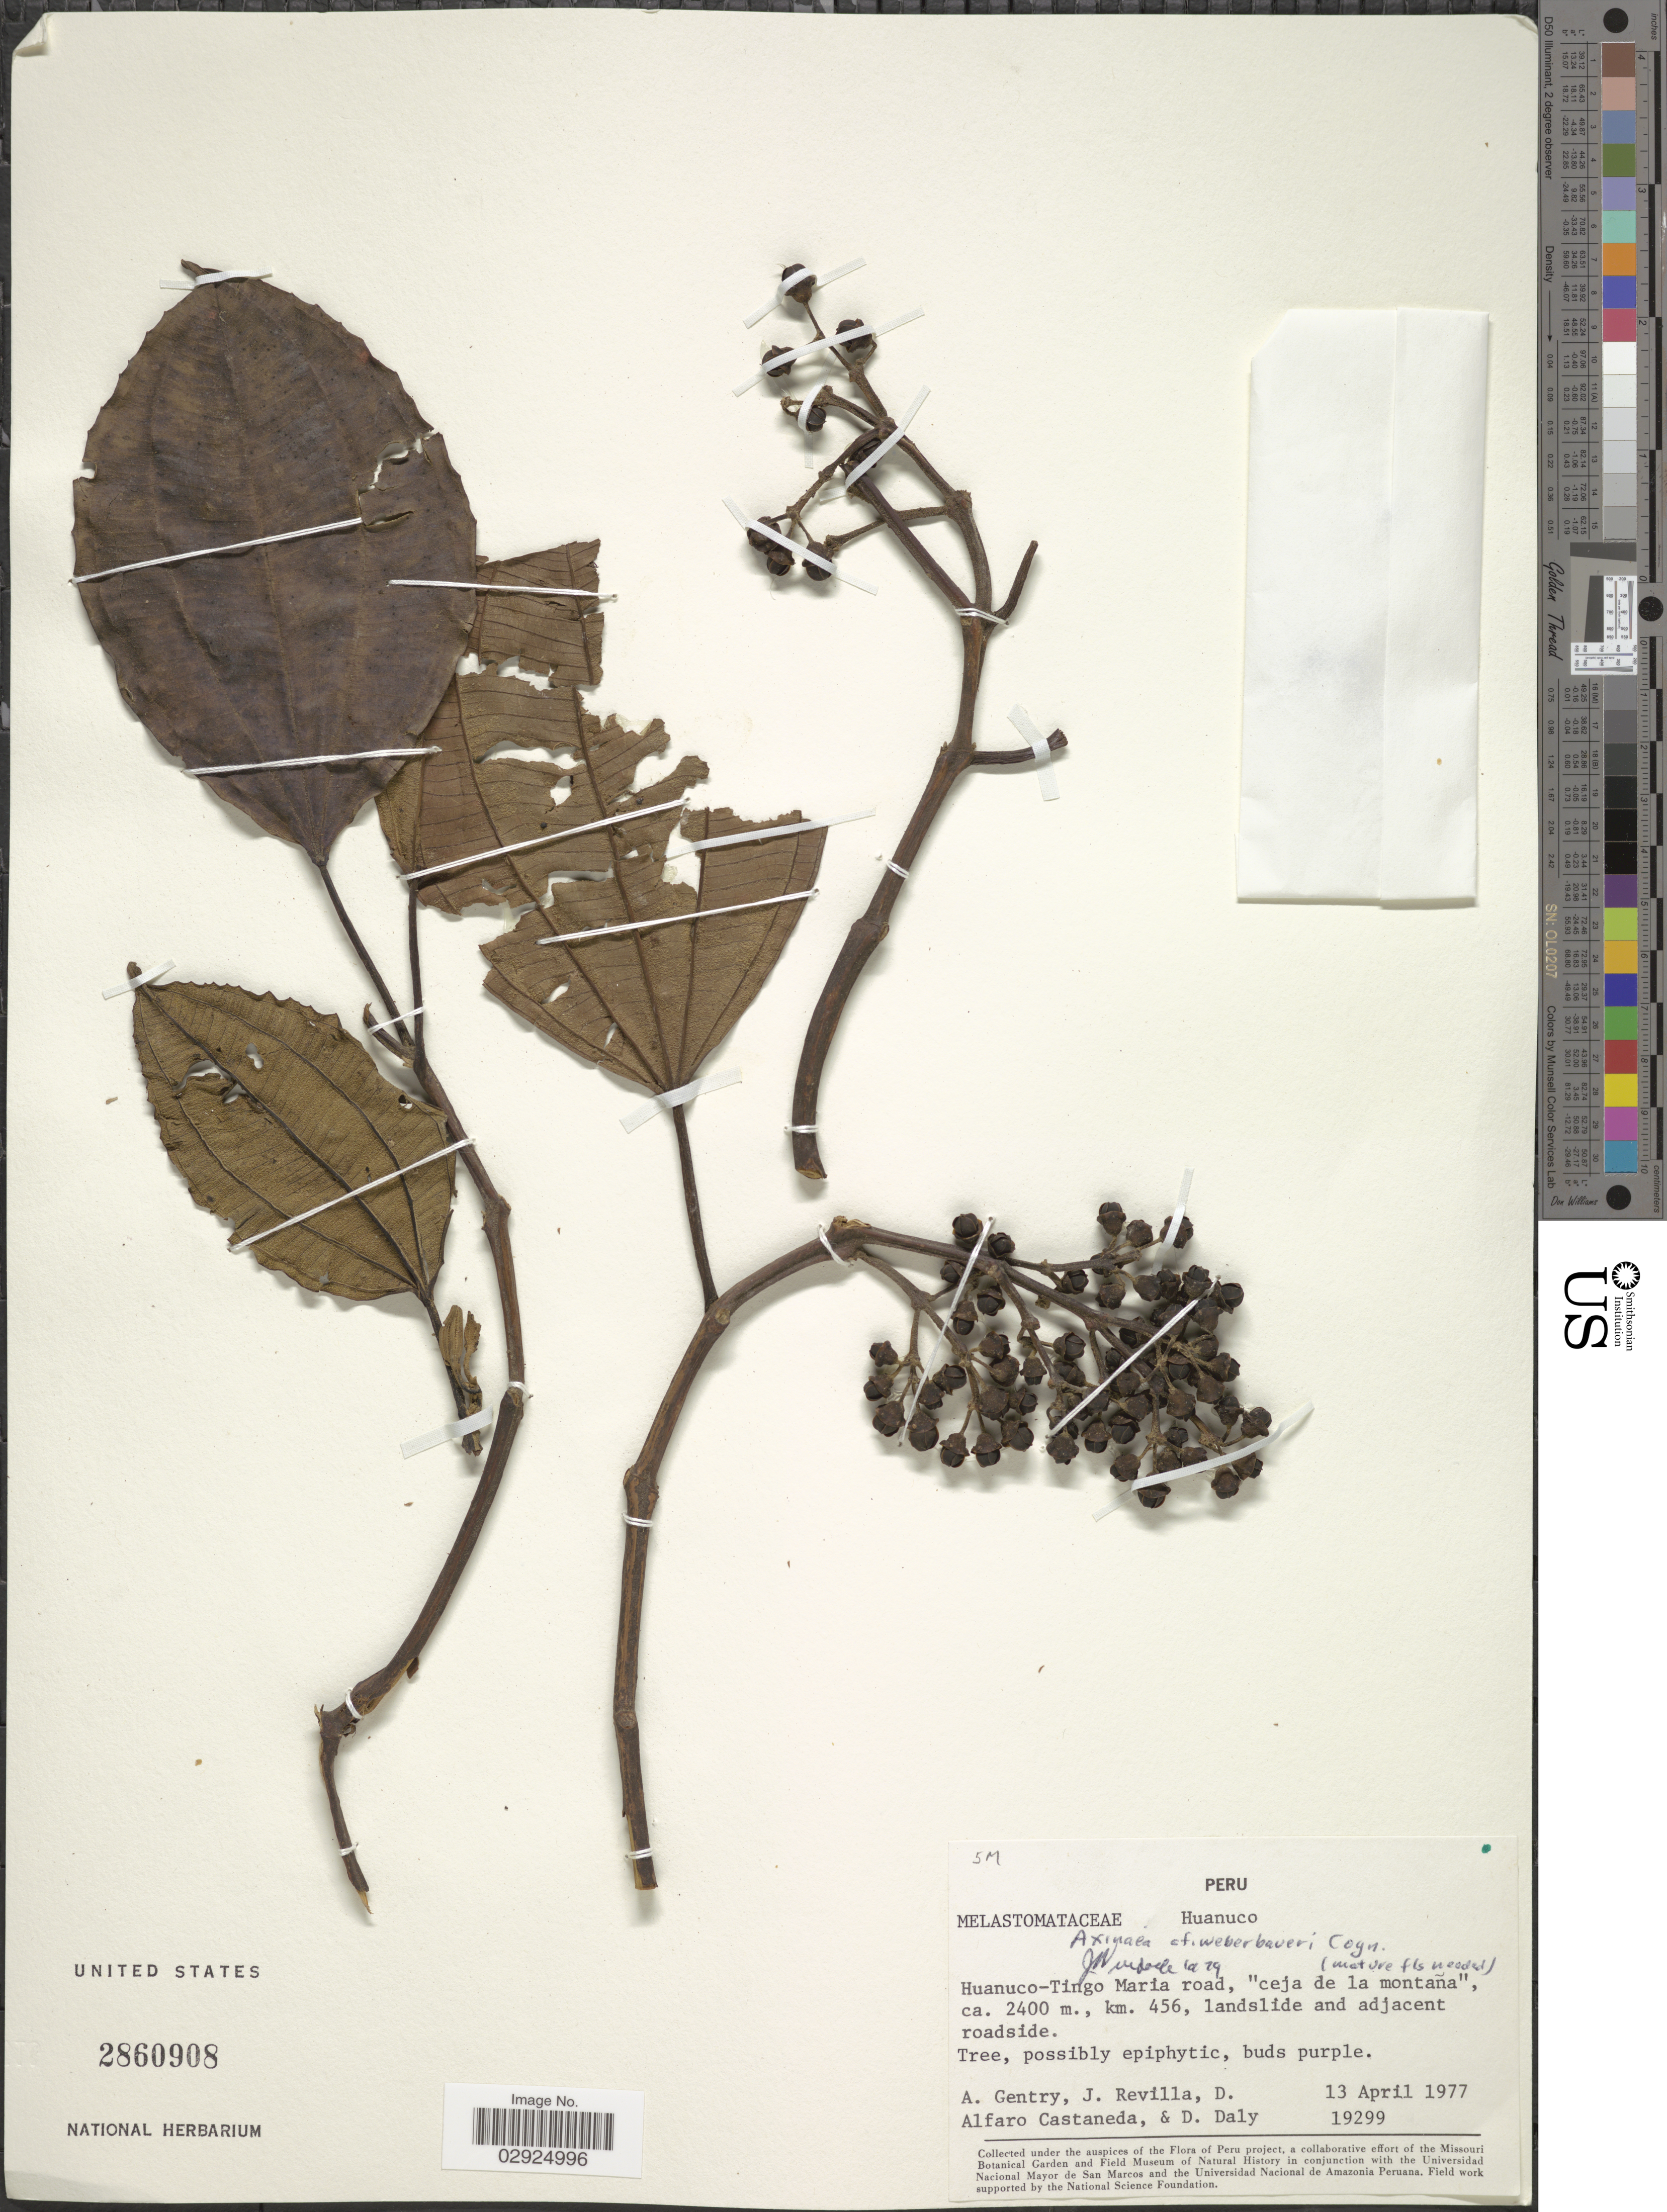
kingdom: Plantae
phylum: Tracheophyta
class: Magnoliopsida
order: Myrtales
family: Melastomataceae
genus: Axinaea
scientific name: Axinaea weberbaueri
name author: Cogn.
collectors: A. H. Gentry, J. Revilla, D. Alfaro Castaneda & D. C. Daly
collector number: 19299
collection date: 1977-04-13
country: Peru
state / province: Huánuco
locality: Huanuco-Tinga Maria road, "ceja de la montaña", km 456, landslide and adjacent roadside.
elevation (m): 2400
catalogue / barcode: US 2860908